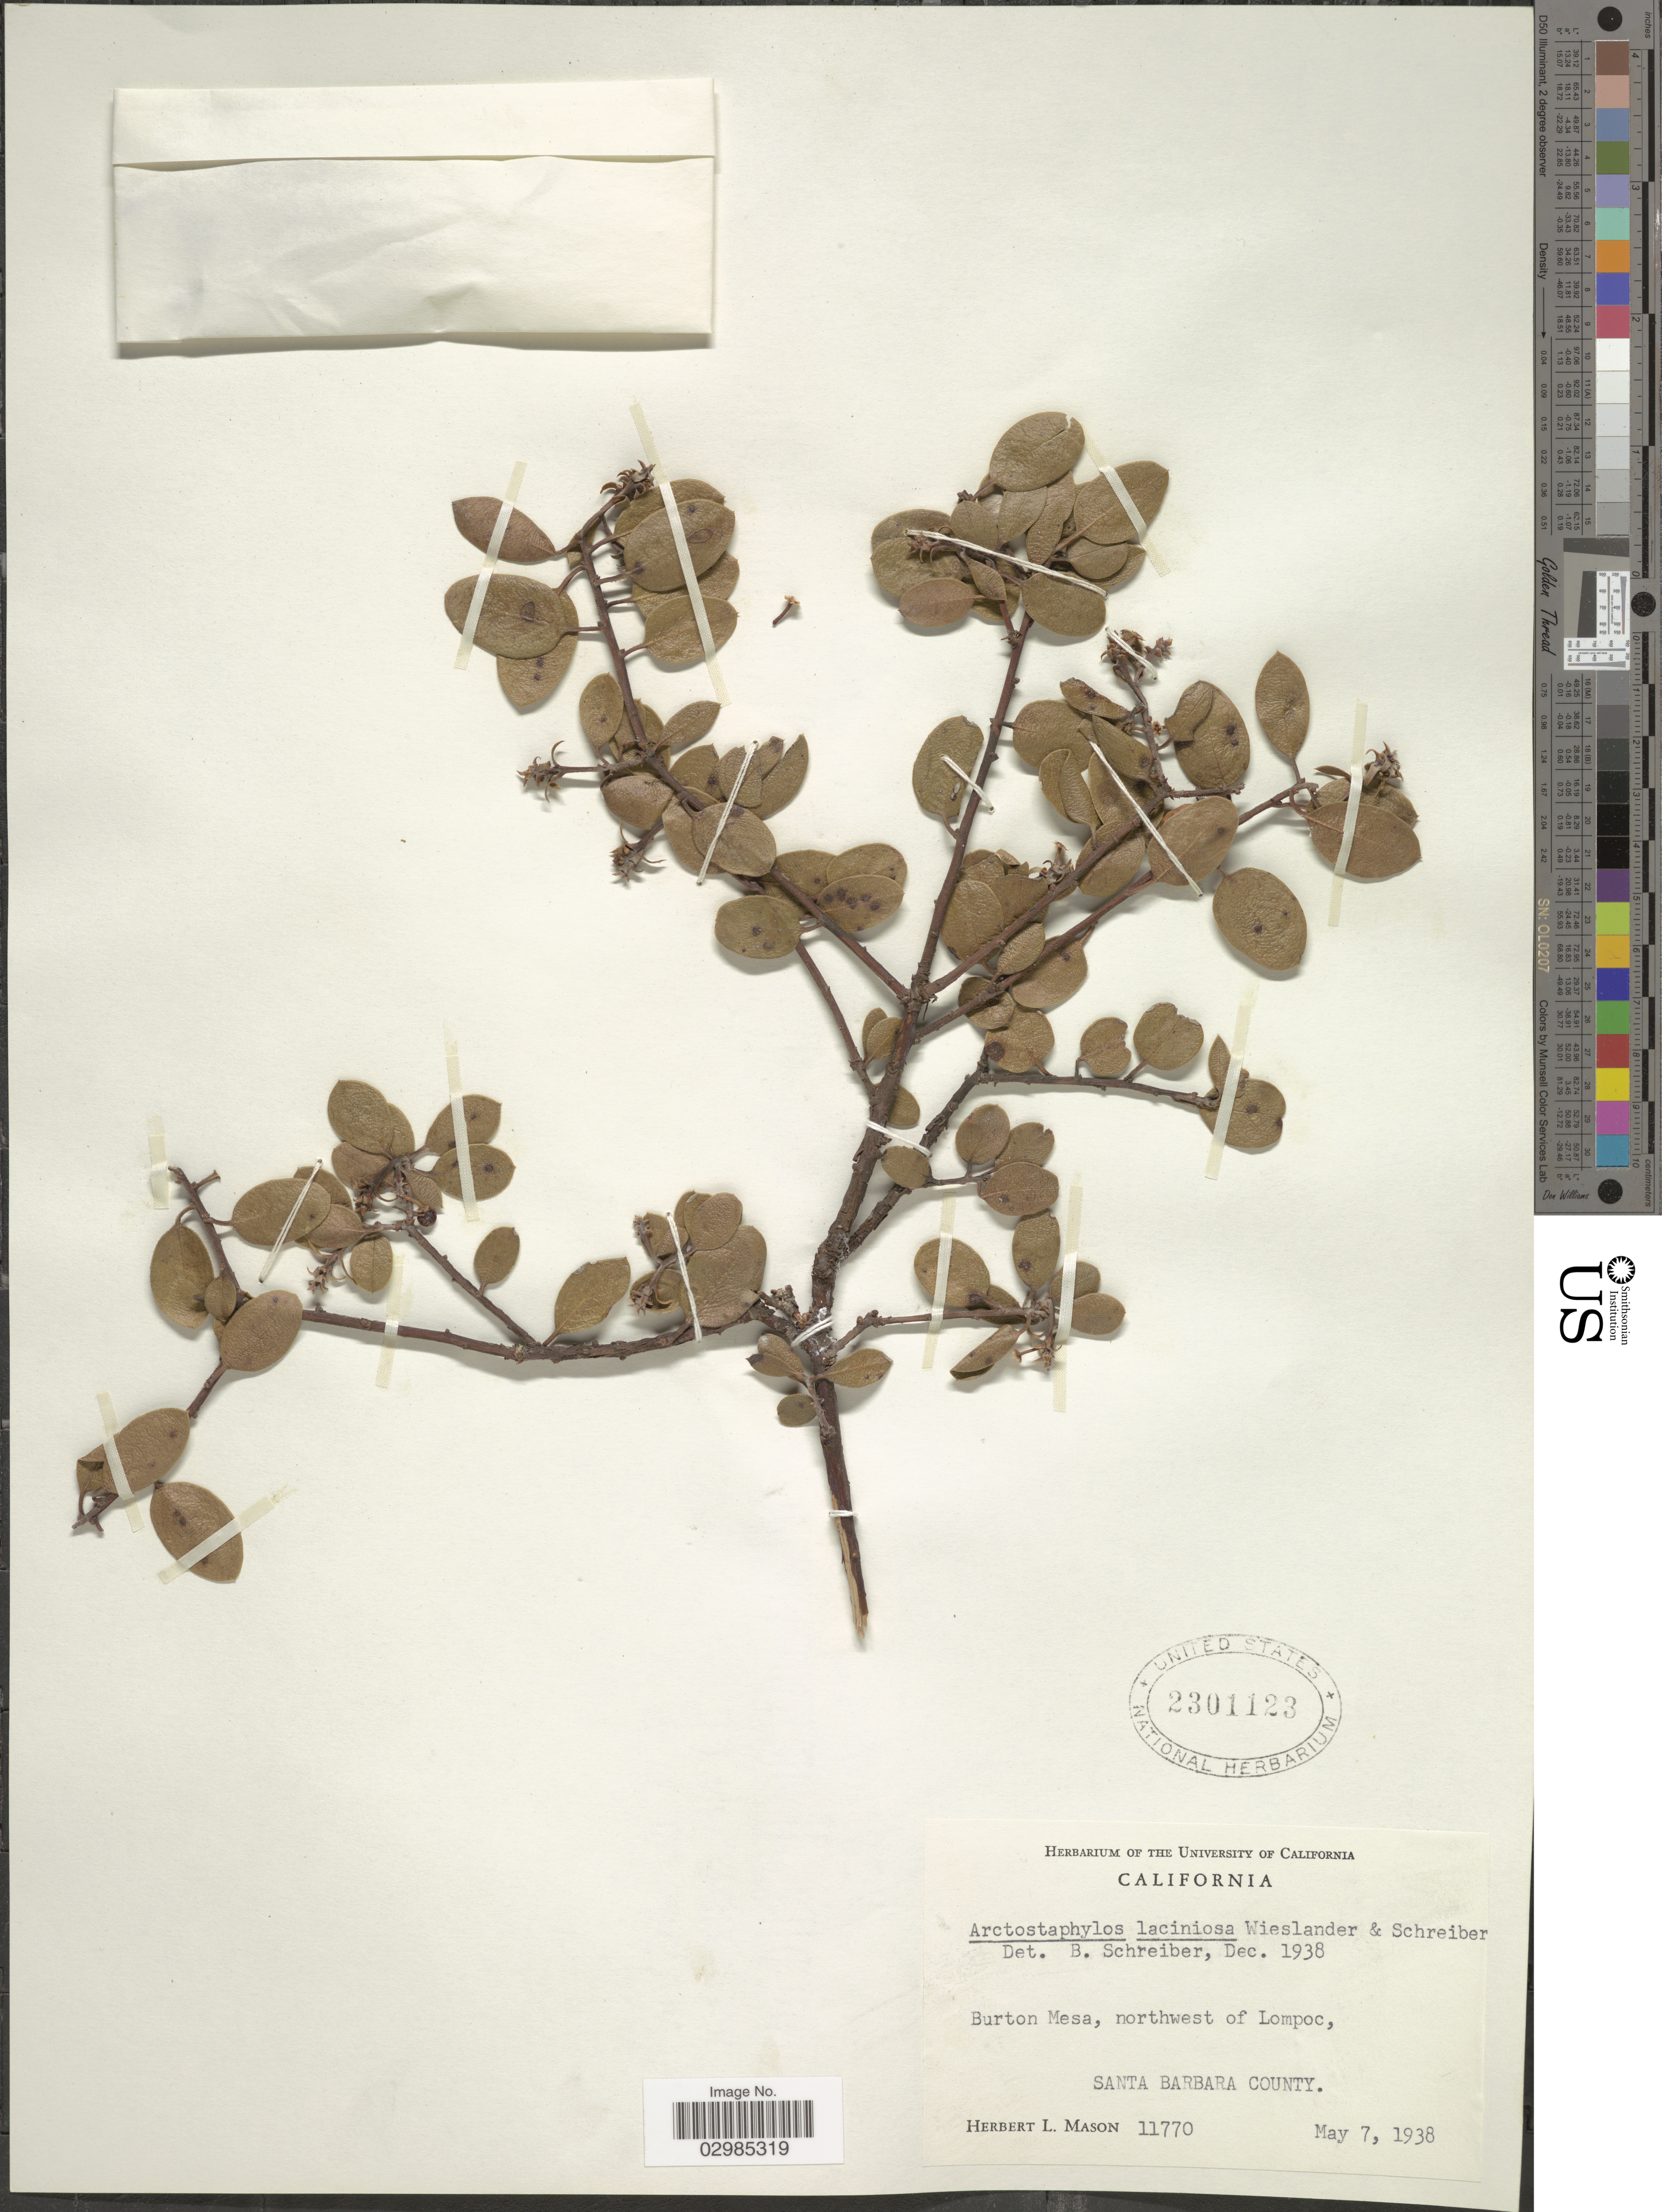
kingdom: Plantae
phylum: Tracheophyta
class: Magnoliopsida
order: Ericales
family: Ericaceae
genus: Arctostaphylos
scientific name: Arctostaphylos cratericola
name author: (Donn. Sm.) Donn. Sm.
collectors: H. L. Mason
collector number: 11770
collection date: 1938-05-07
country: United States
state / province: California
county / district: Santa Barbara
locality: Burton Mesa, northwest of Lompoc, Santa Barbara County.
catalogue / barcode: US 2301123